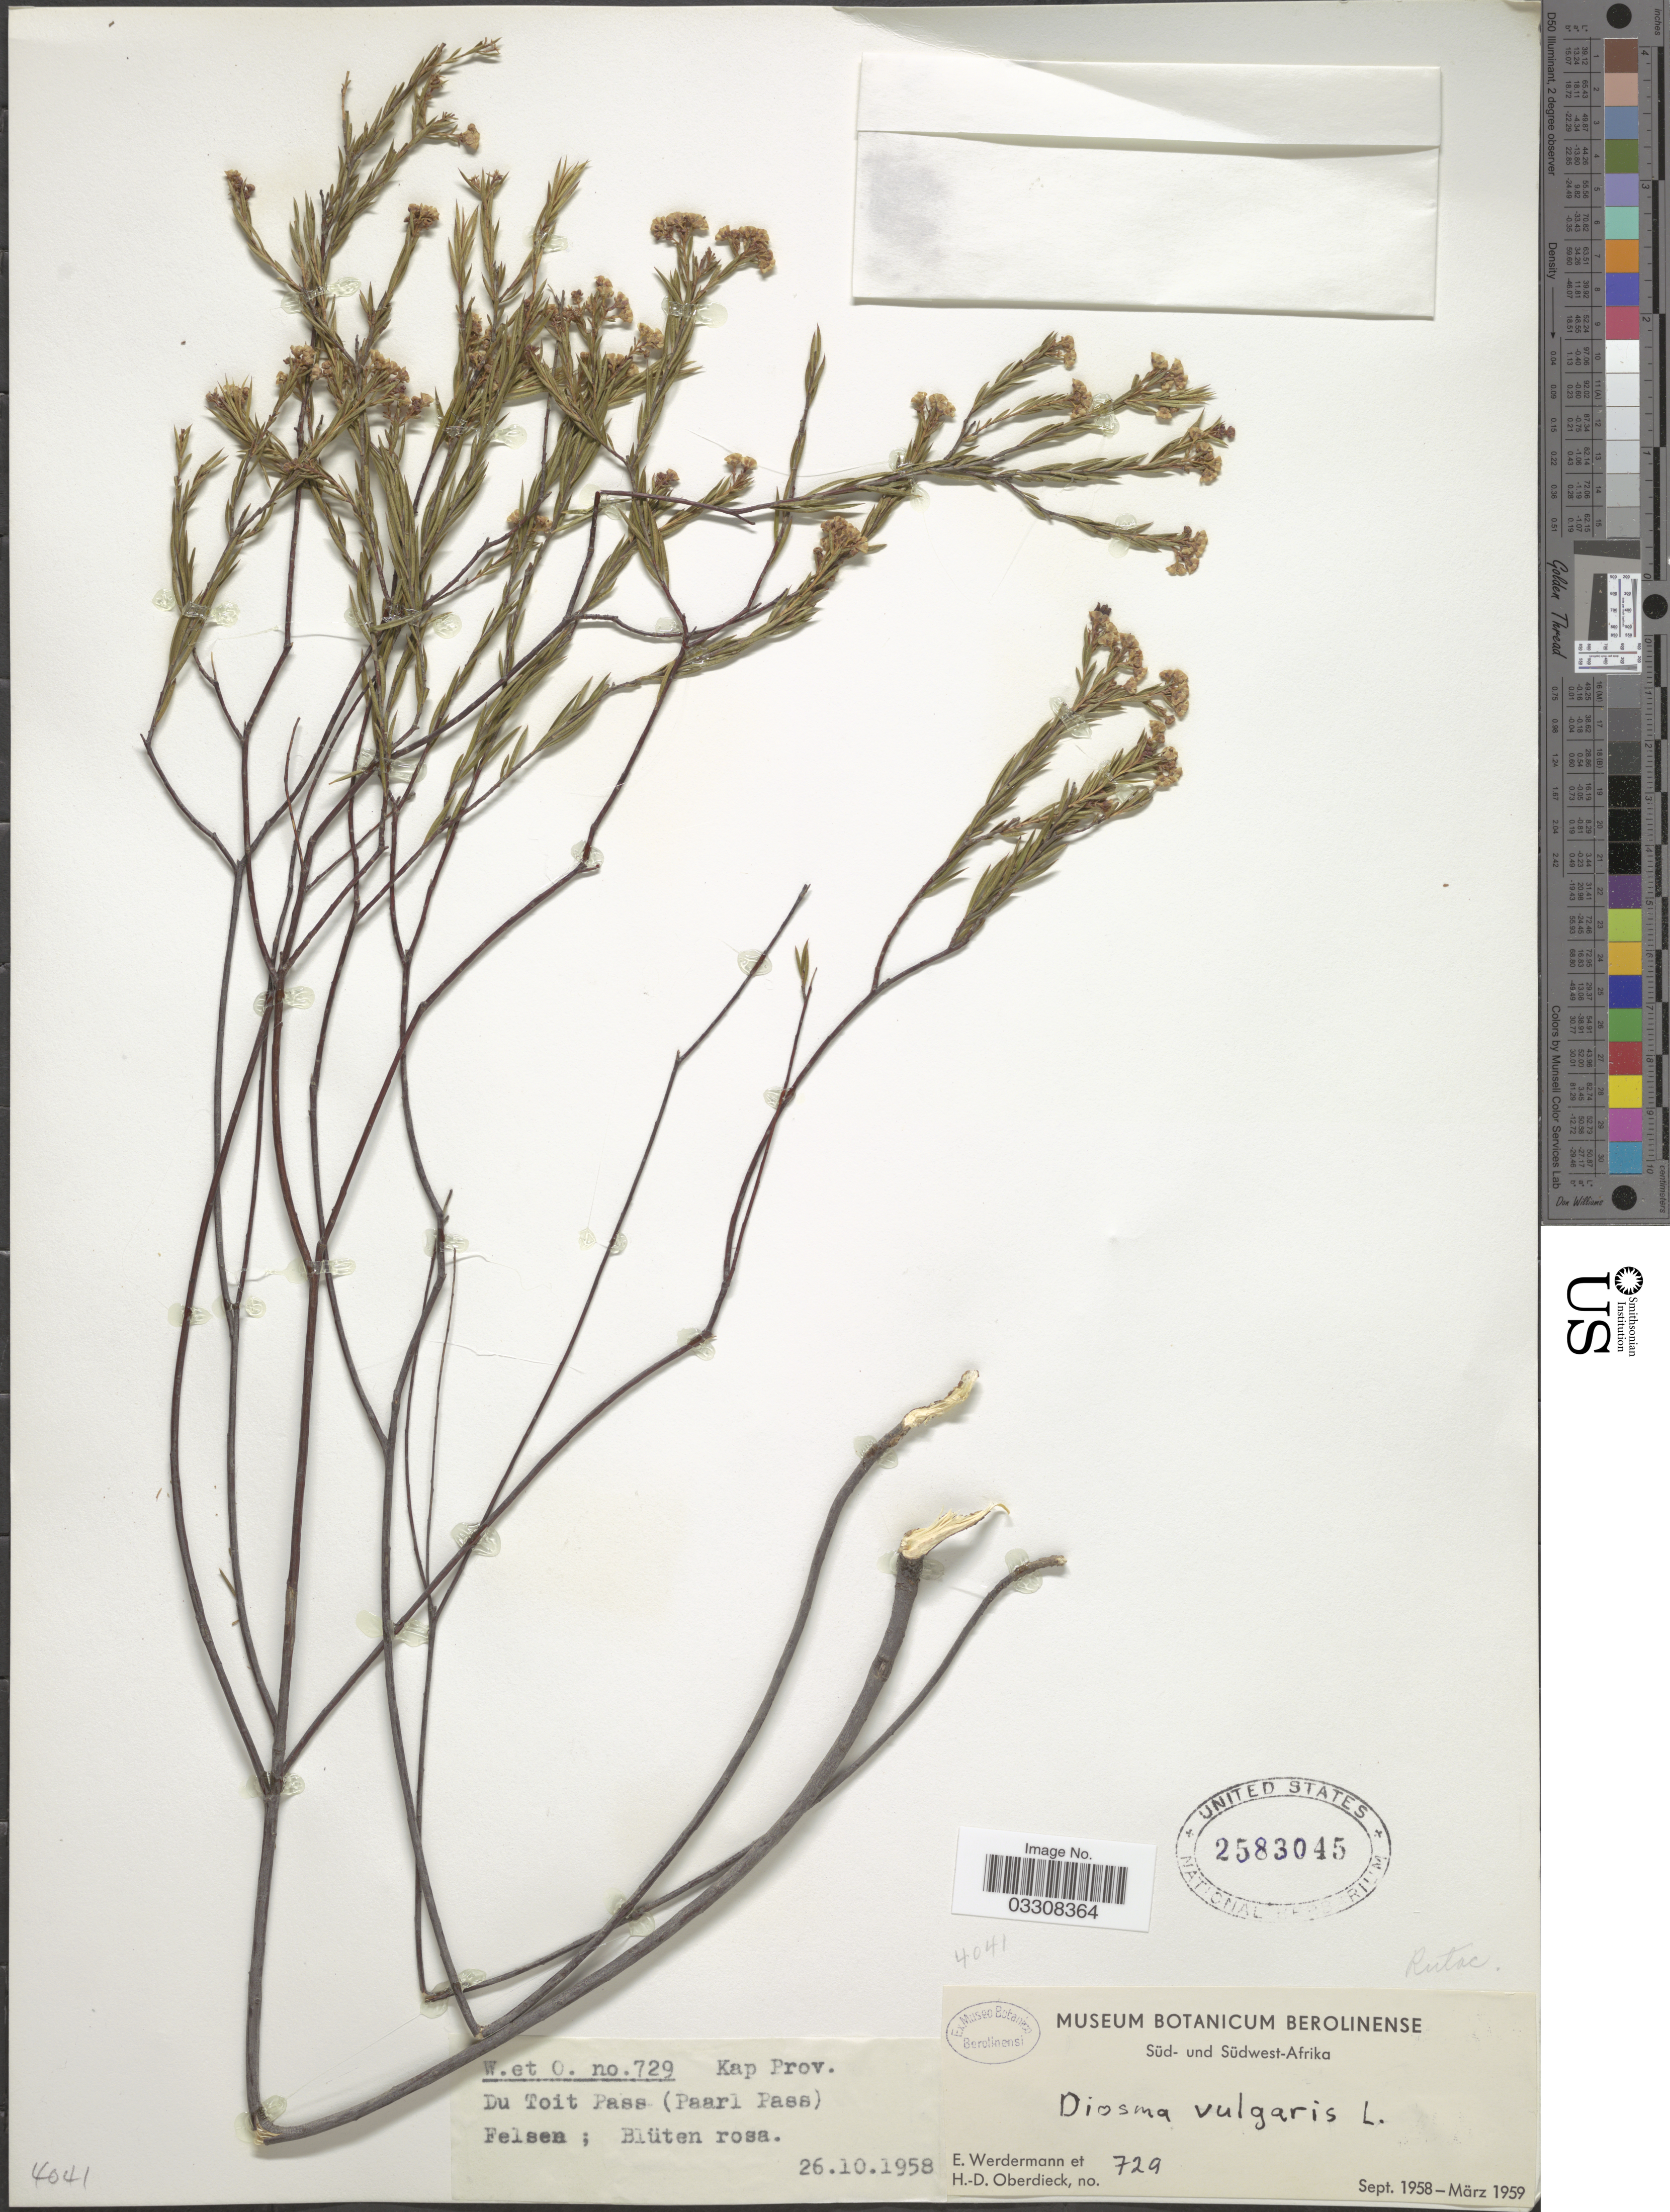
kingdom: Plantae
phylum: Tracheophyta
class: Magnoliopsida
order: Sapindales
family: Rutaceae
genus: Diosma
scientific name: Diosma vulgaris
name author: Schltdl.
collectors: E. Werdermann & H. Oberdieck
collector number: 729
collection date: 1958-10-26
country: South Africa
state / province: Western Cape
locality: Kap Prov. Du Toit Pass (Paarl Pass).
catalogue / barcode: US 2583045